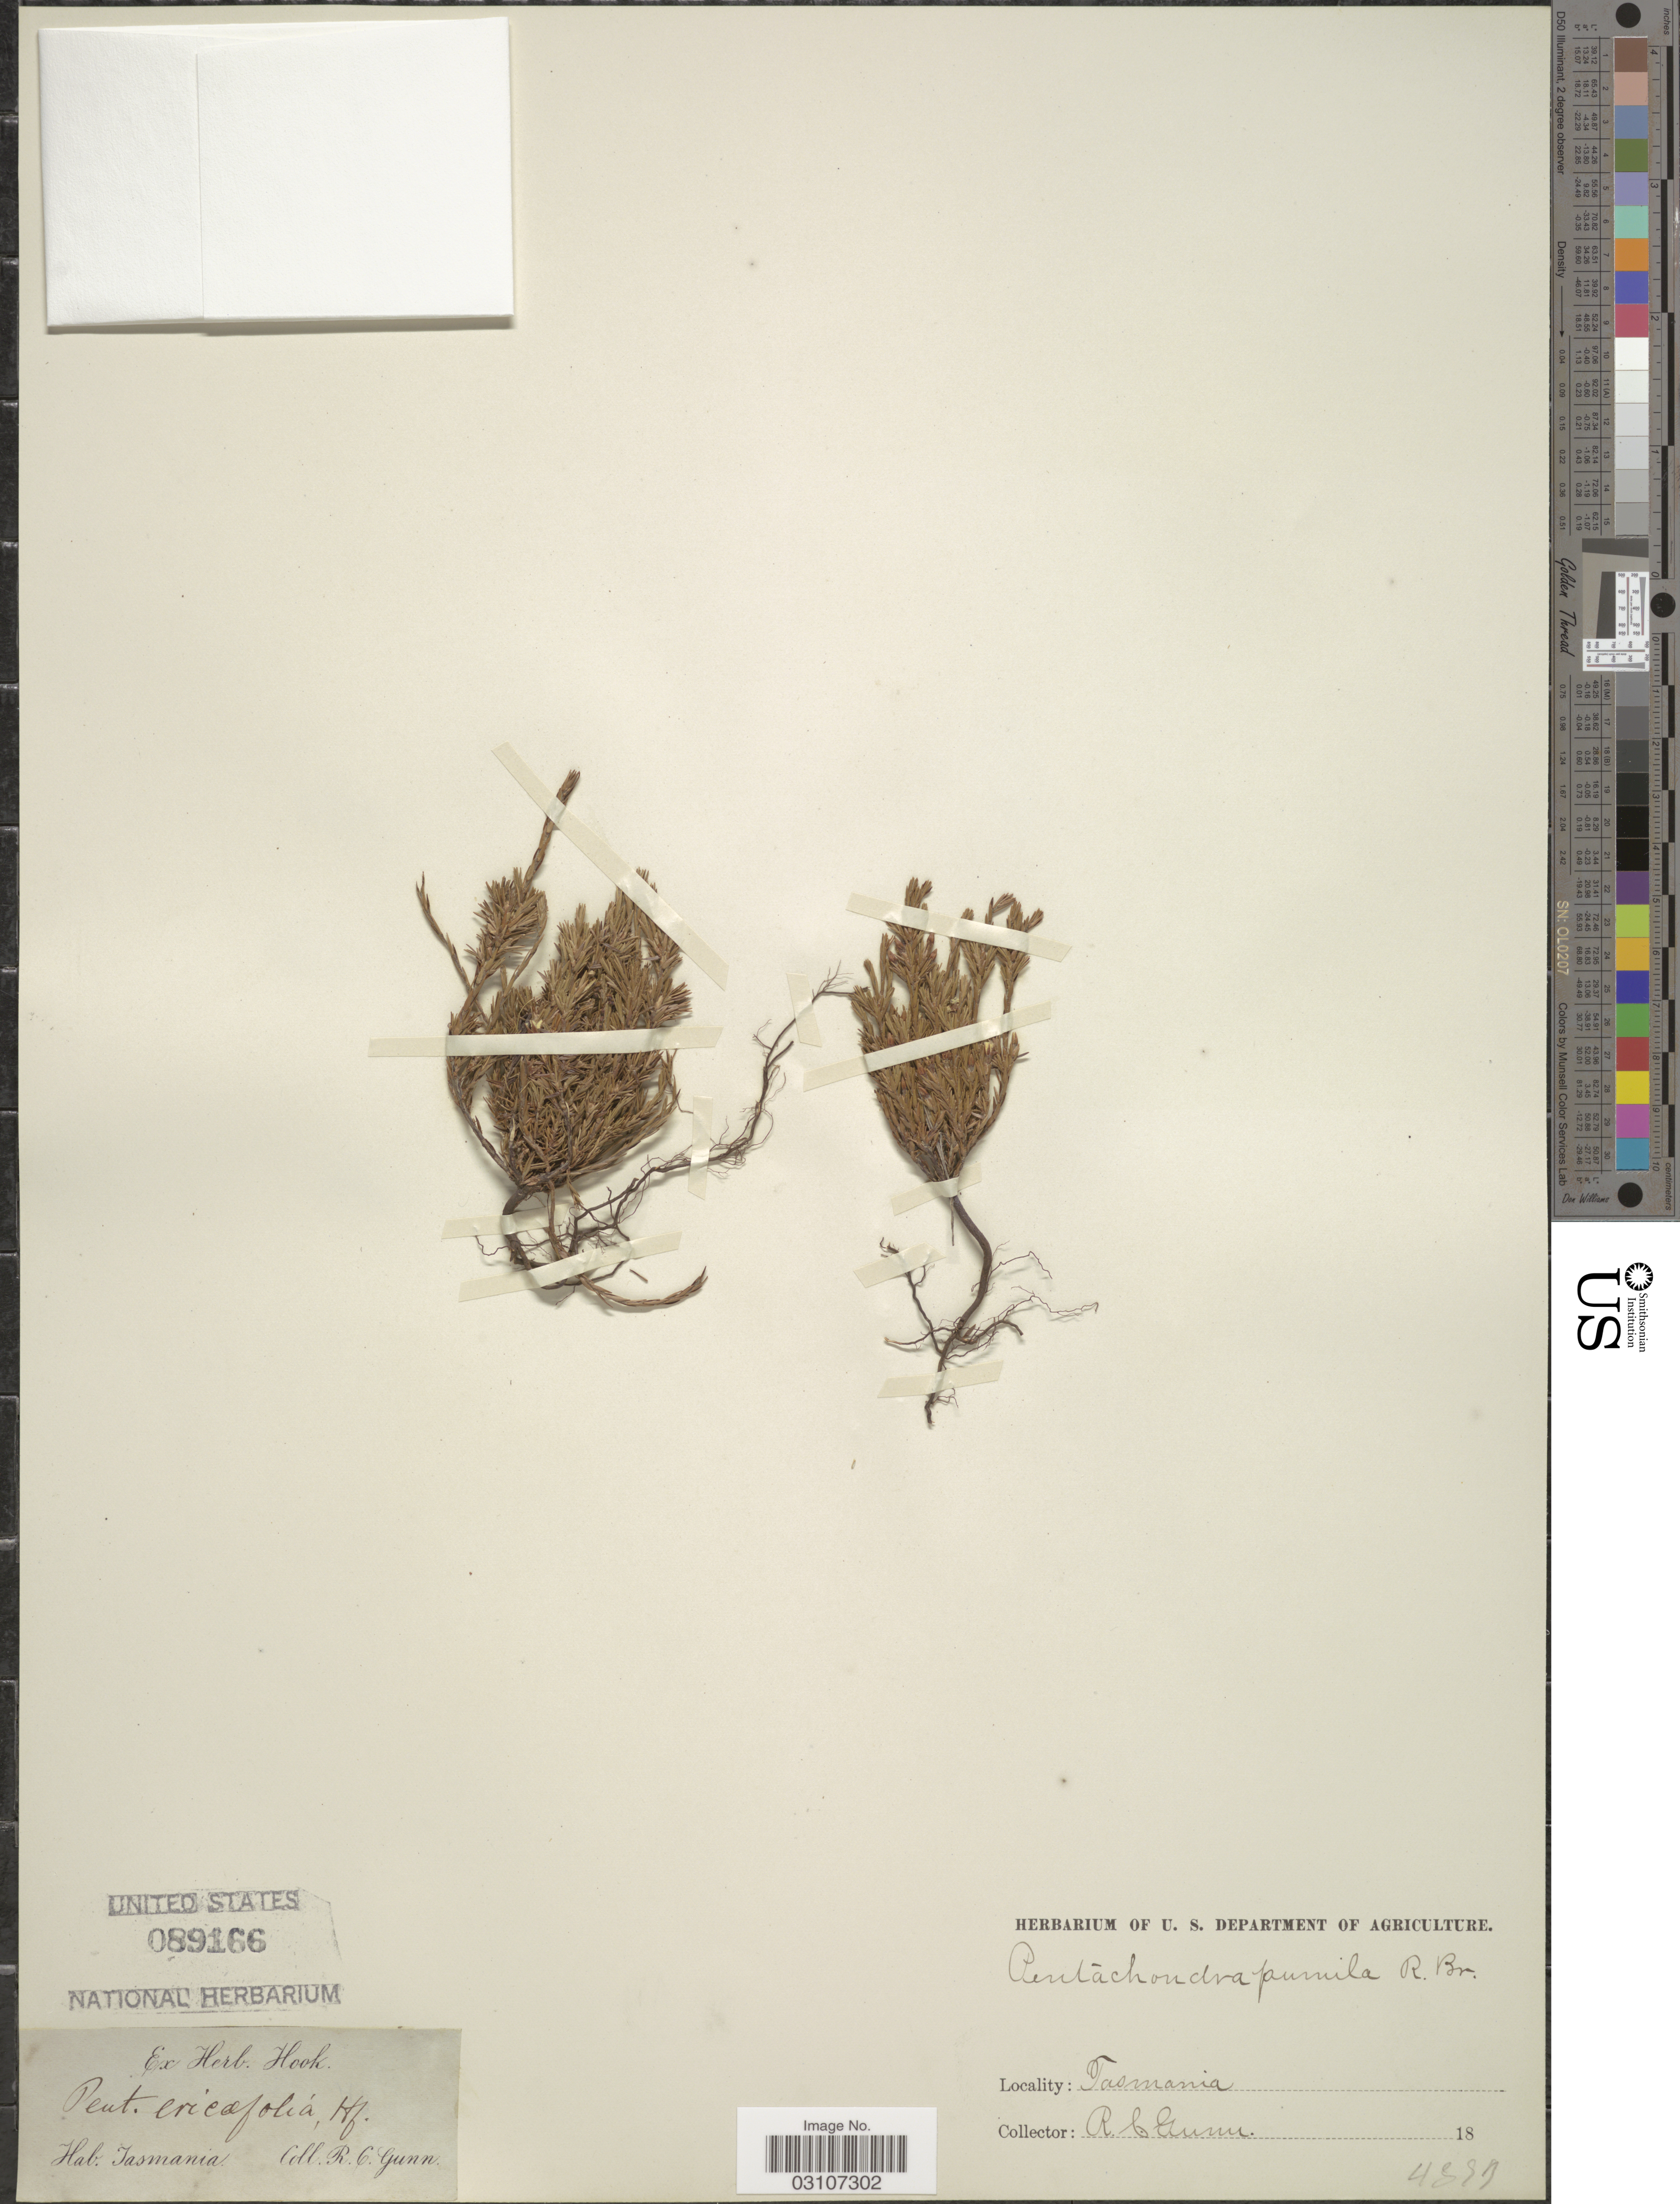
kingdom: Plantae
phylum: Tracheophyta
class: Magnoliopsida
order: Ericales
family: Ericaceae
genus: Pentachondra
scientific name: Pentachondra pumila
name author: (J.R. Forst. & G. Forst.) R. Br.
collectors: R. Gunn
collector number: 4593*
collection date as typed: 18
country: Australia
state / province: Tasmania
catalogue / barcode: US 89166